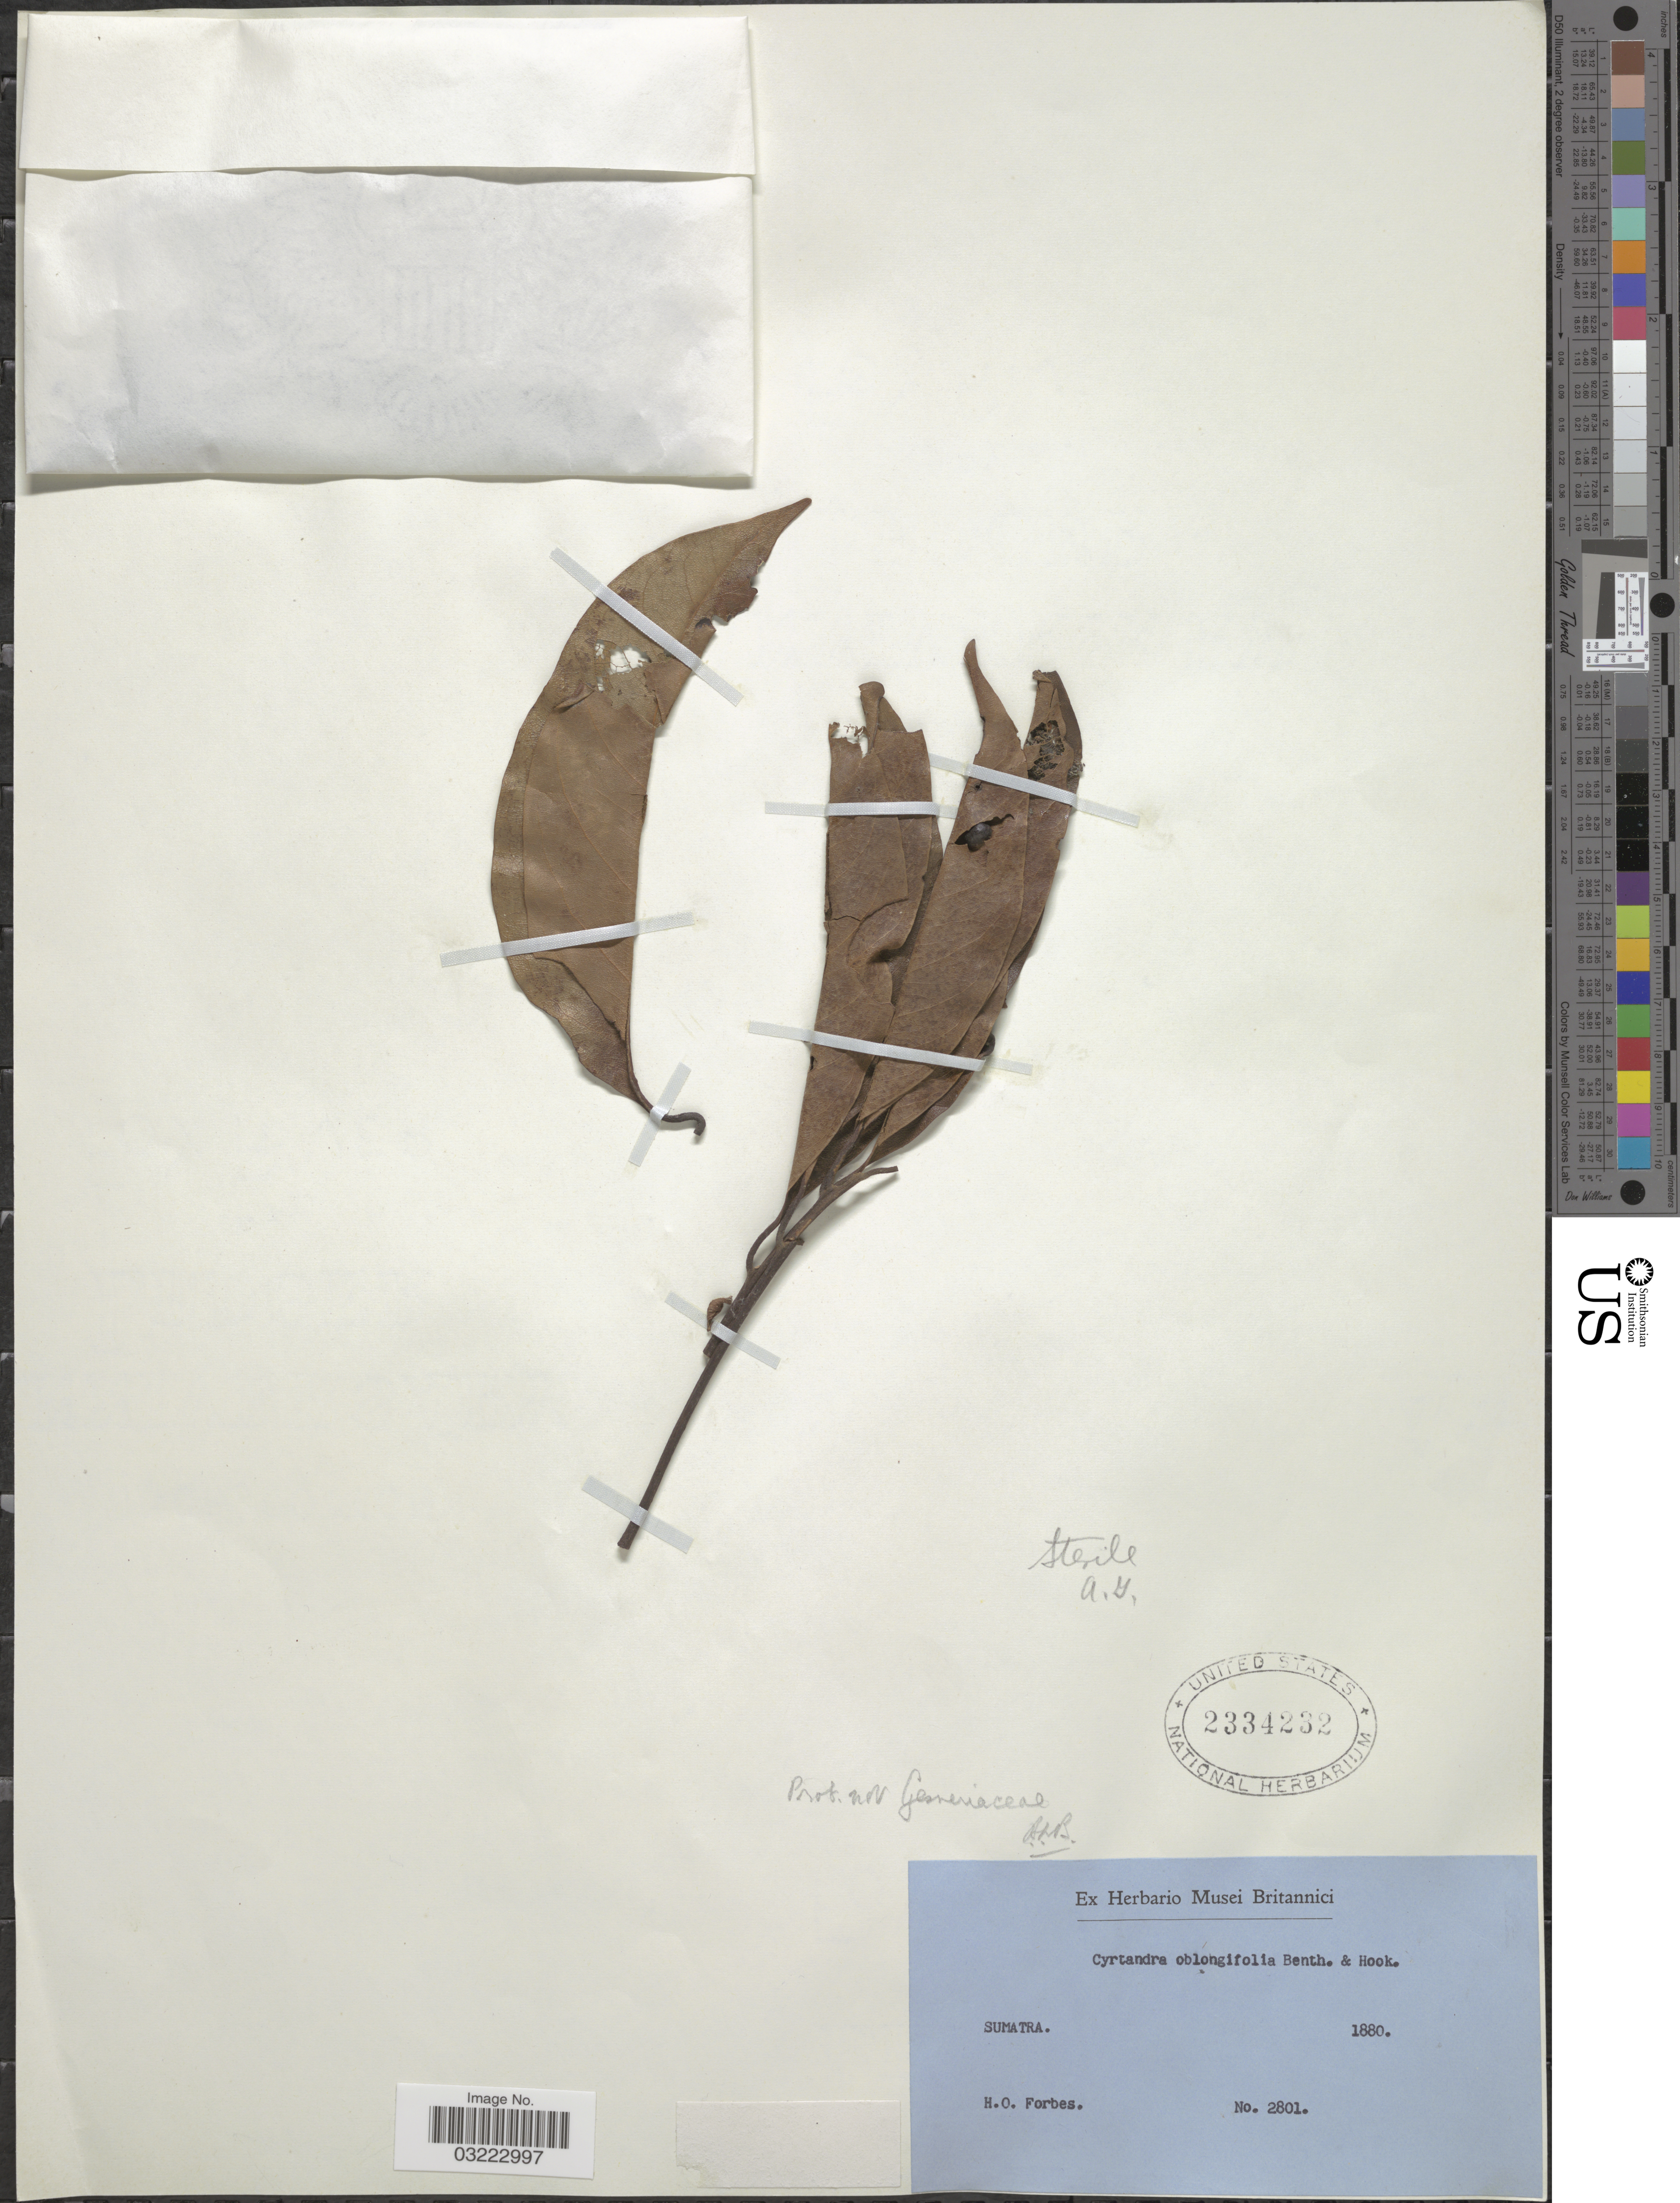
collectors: H. O. Forbes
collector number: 2801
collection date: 1880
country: Indonesia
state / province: Sumatra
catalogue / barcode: US 2334232